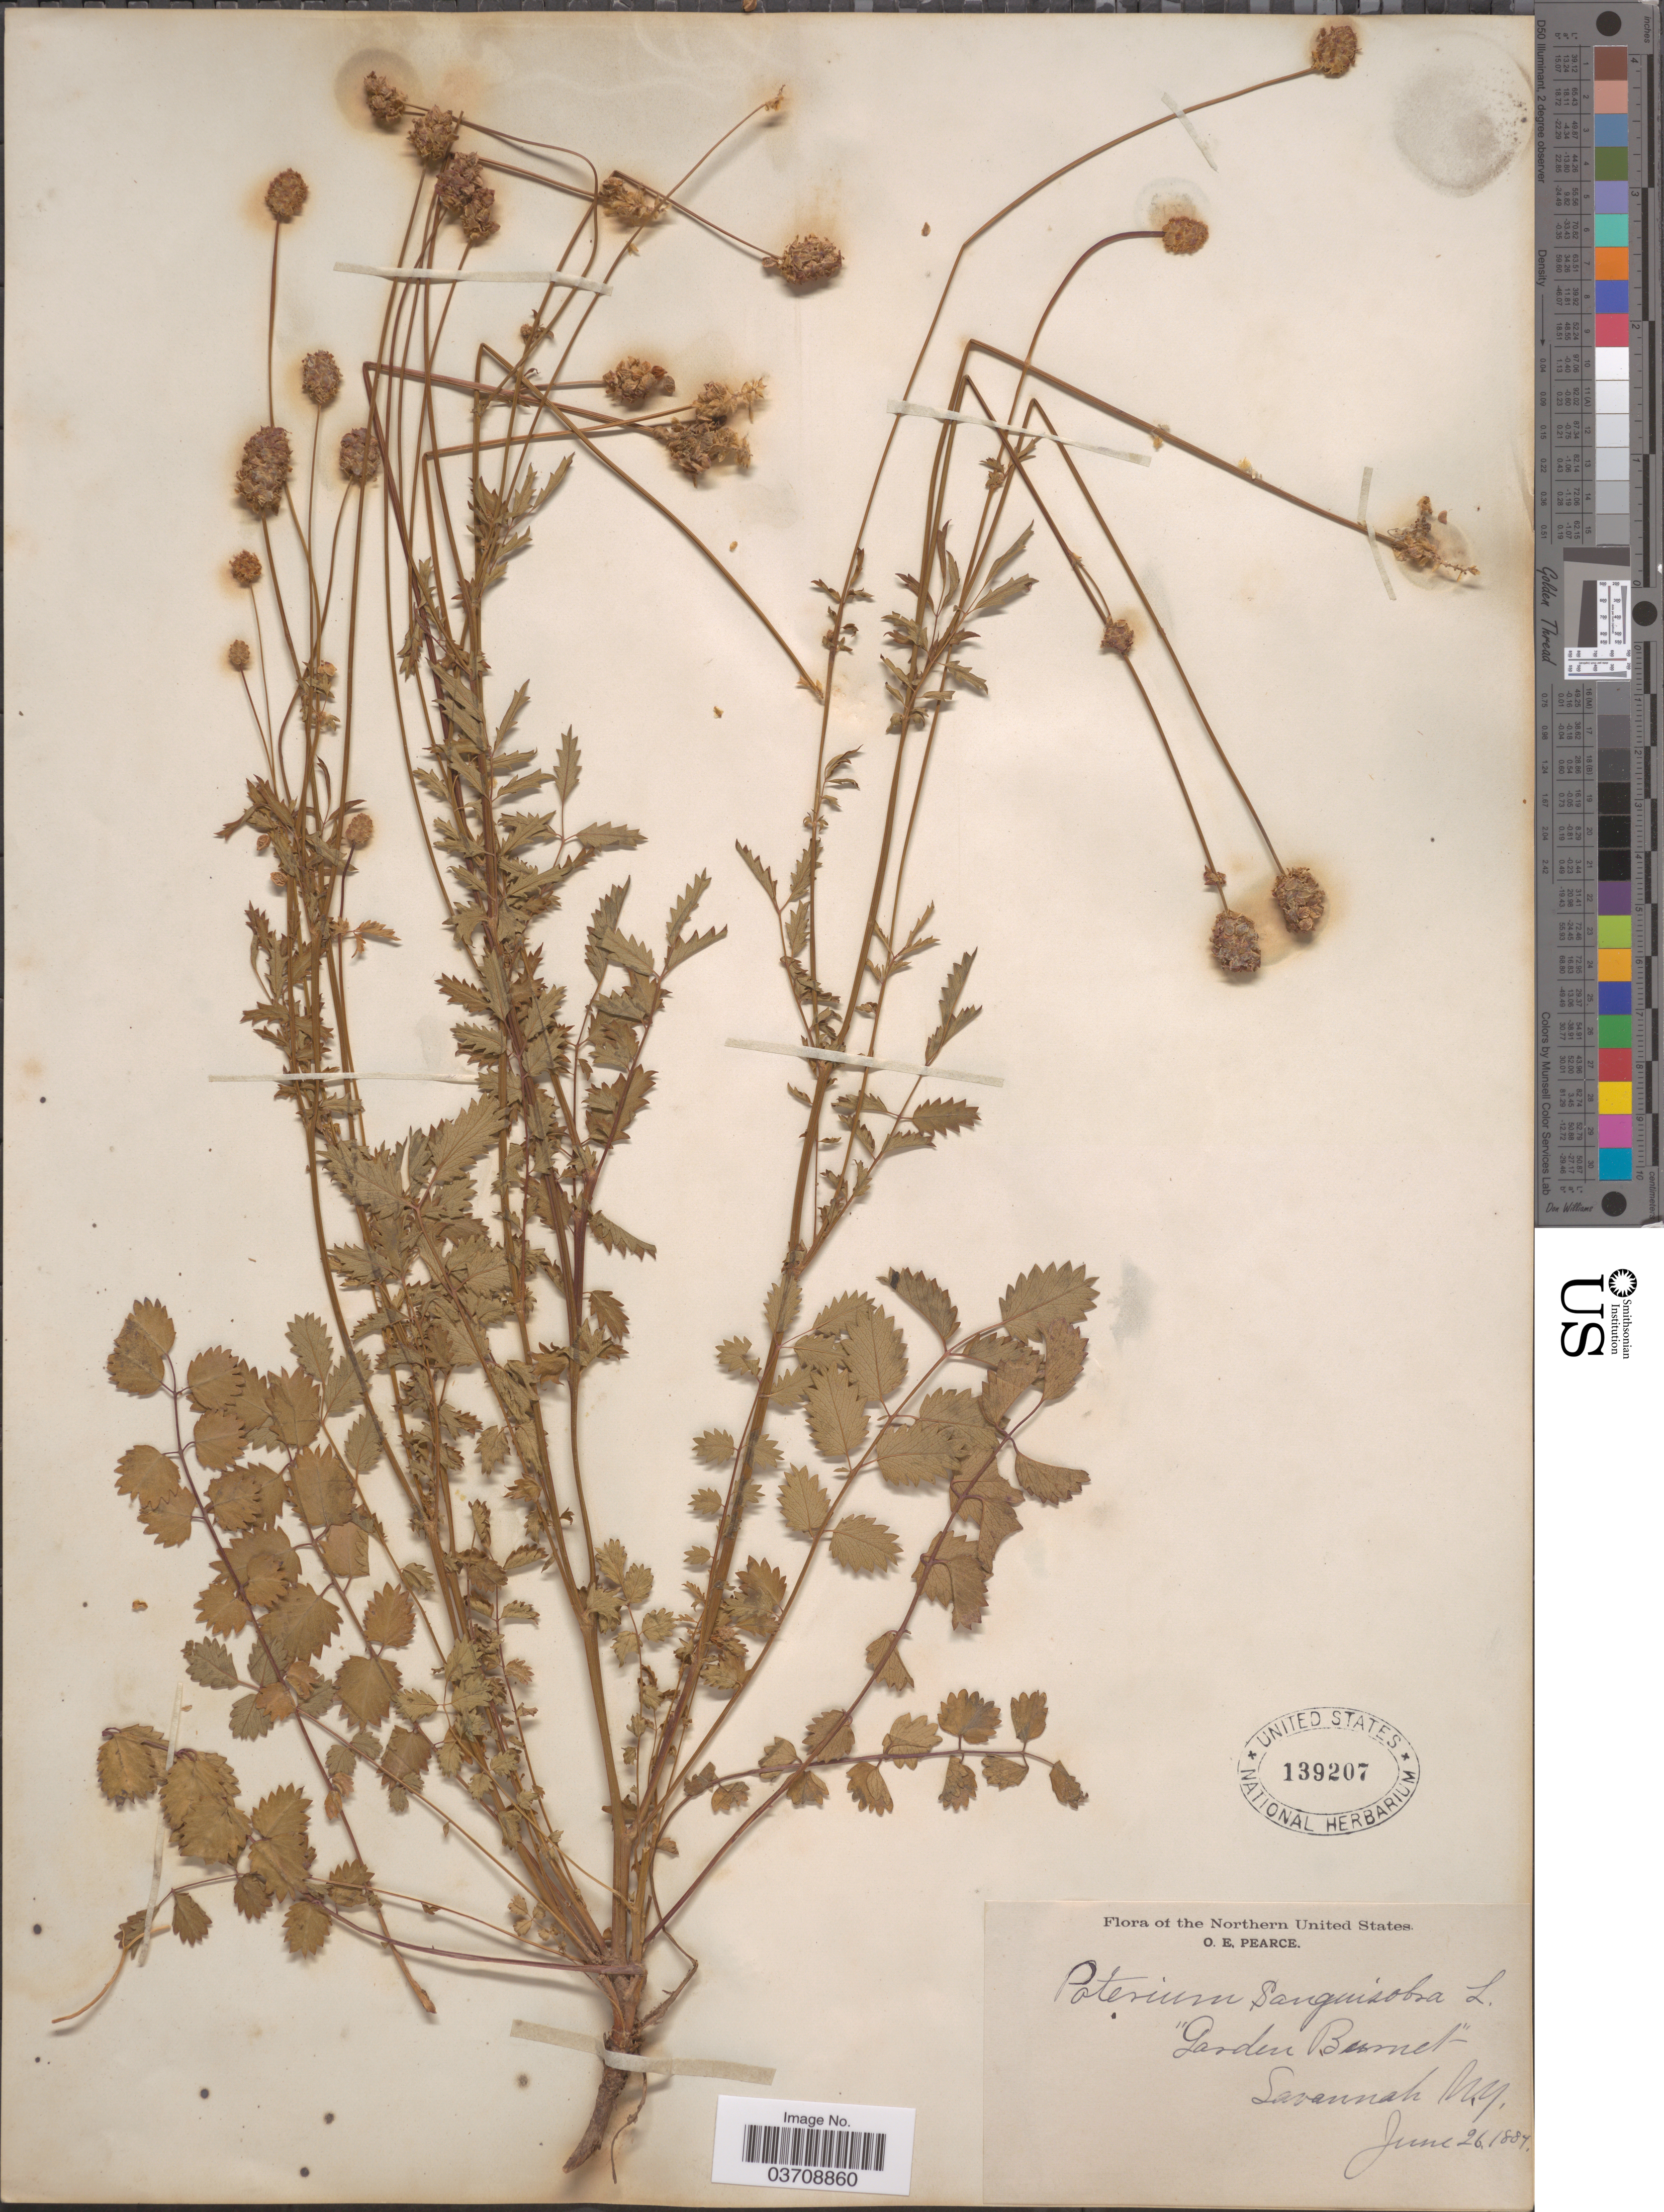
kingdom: Plantae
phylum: Tracheophyta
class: Magnoliopsida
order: Rosales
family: Rosaceae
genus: Sanguisorba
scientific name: Sanguisorba minor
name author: Scop.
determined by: Strong, Mark T., (BOT), Smithsonian Institution - National Museum of Natural History (UNITED STATES)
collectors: O. E. Pearce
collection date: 1884-06-26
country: United States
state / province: New York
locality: The Northern United States. Savannah.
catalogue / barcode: US 139207